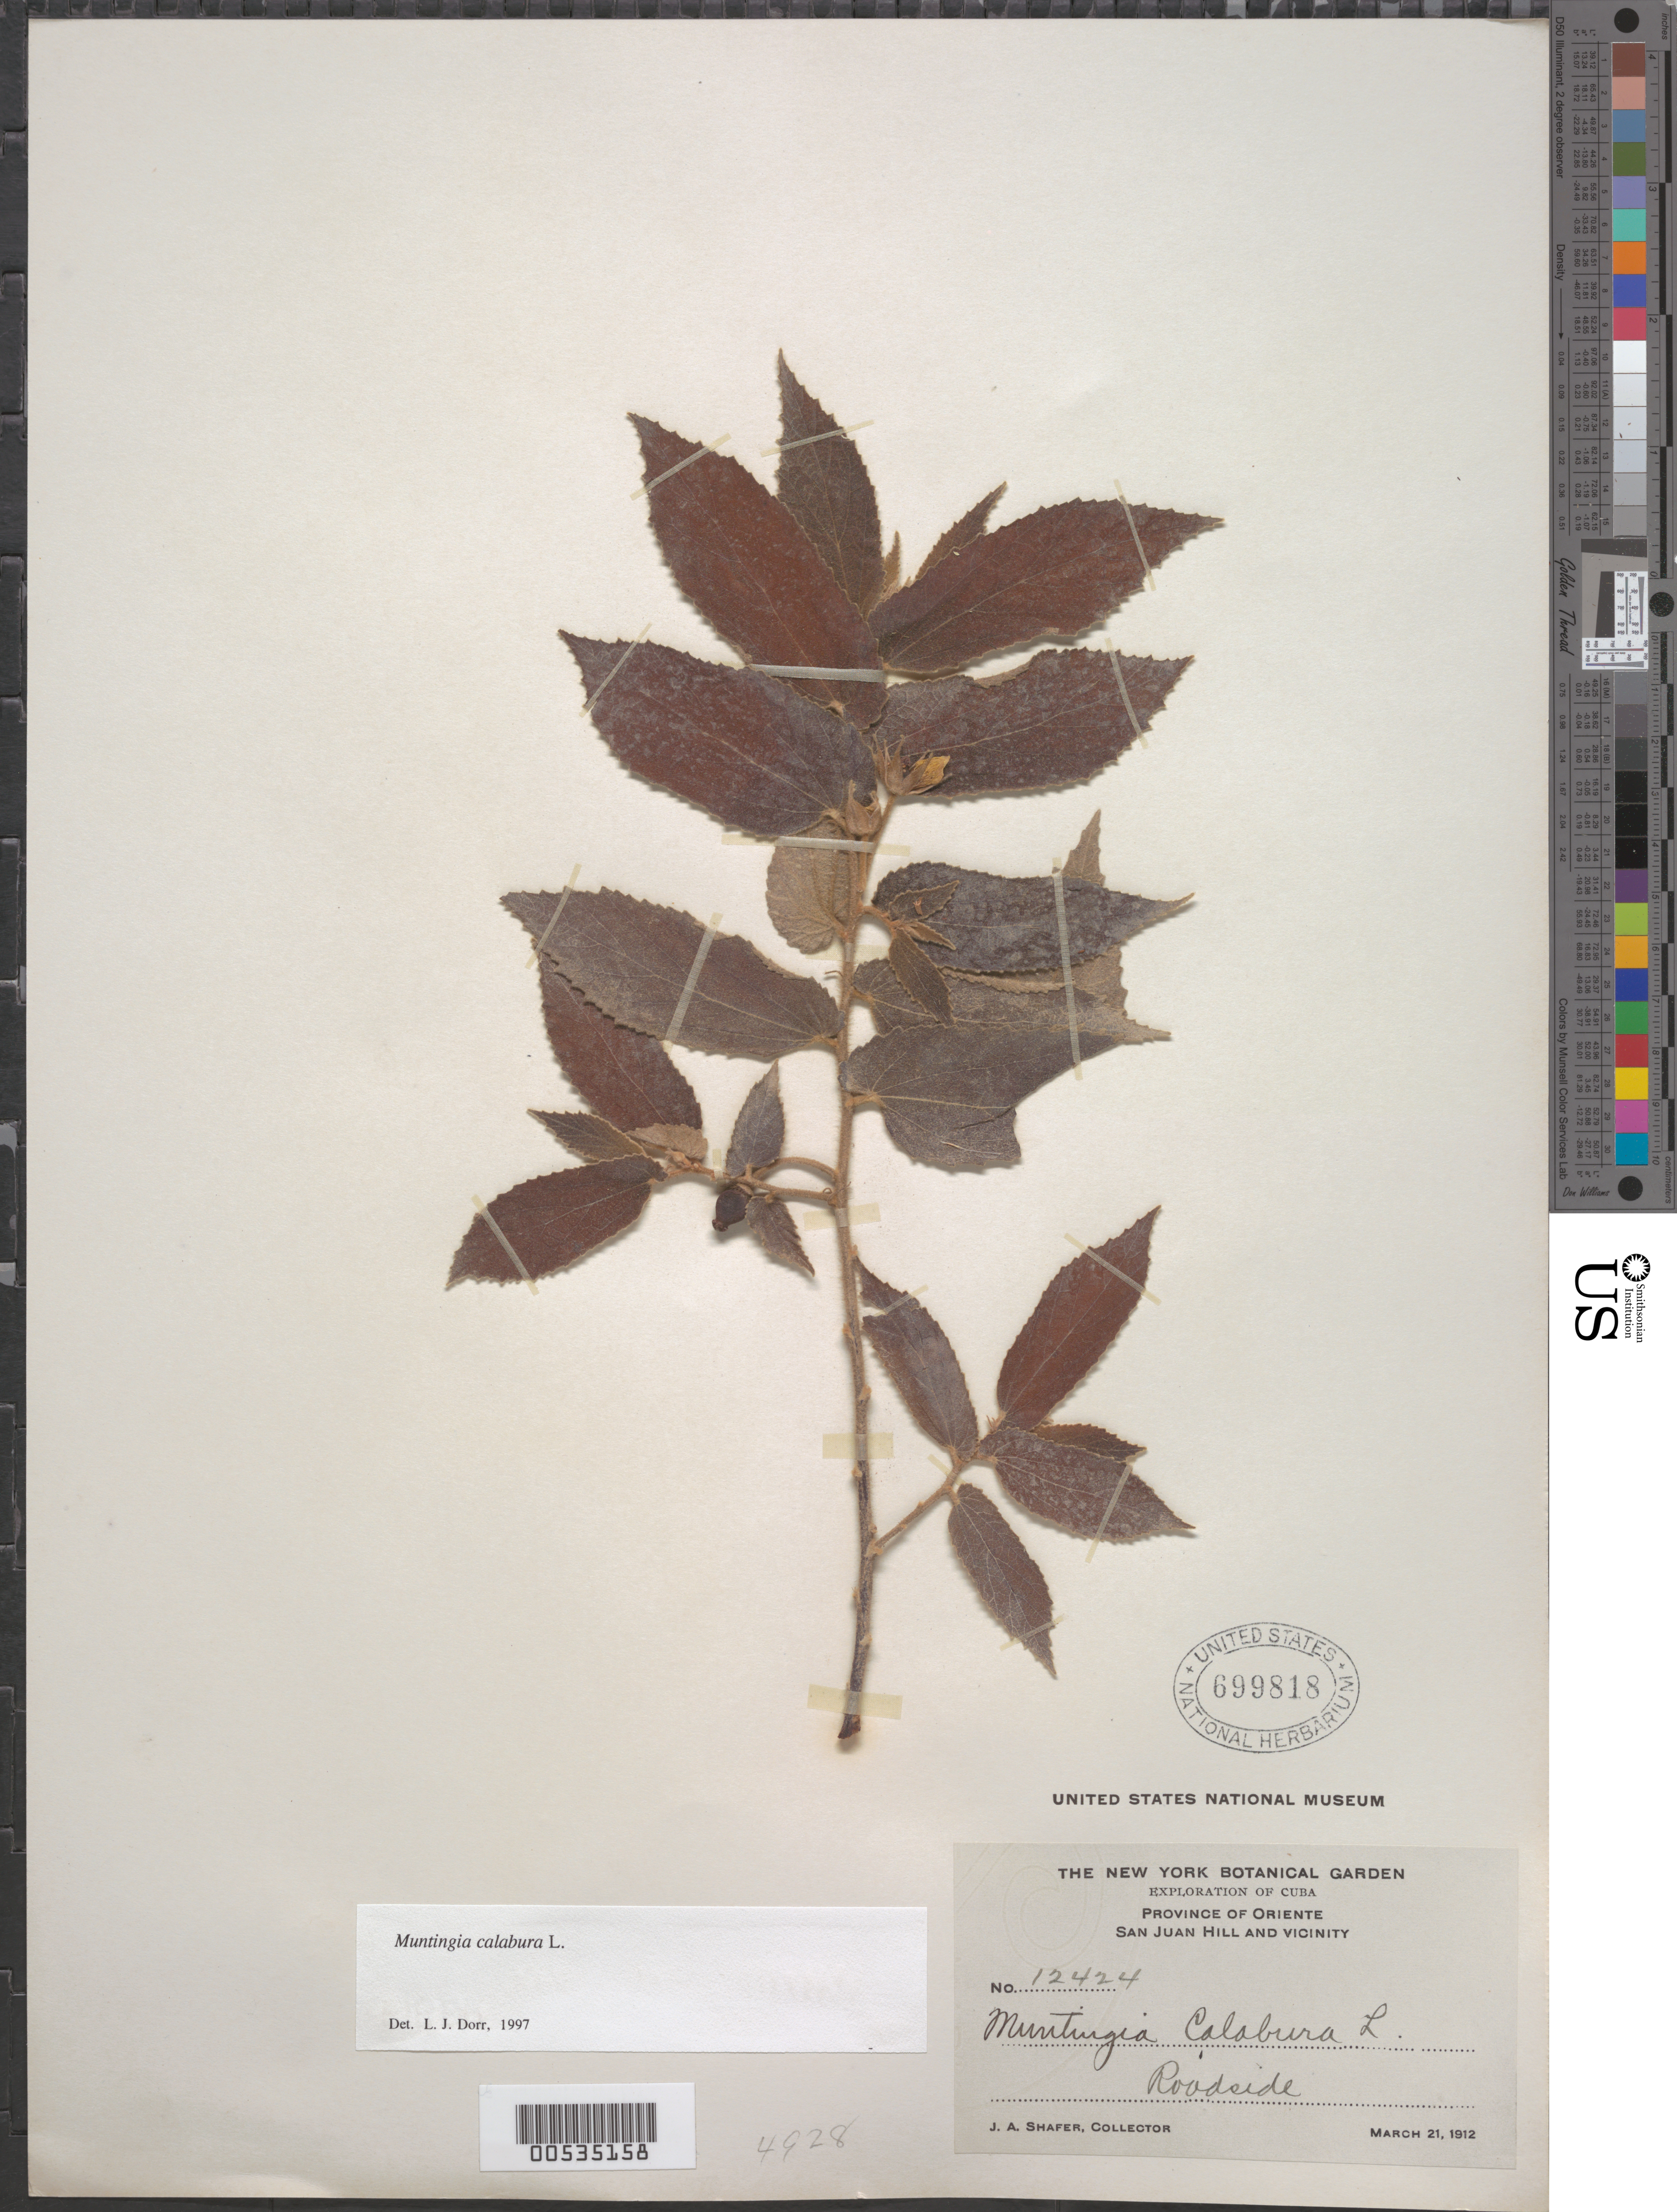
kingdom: Plantae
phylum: Tracheophyta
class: Magnoliopsida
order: Malvales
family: Muntingiaceae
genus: Muntingia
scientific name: Muntingia calabura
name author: L.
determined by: Dorr, L. J., (BOT), Smithsonian Institution - National Museum of Natural History (UNITED STATES)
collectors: J. A. Shafer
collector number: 12424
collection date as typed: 21 Mar 1912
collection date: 1912-03-21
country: Cuba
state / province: Santiago de Cuba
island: Greater Antilles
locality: san Juan Hill and vicinity. [In former Oriente Province.]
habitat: Roadside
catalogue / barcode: US 699818